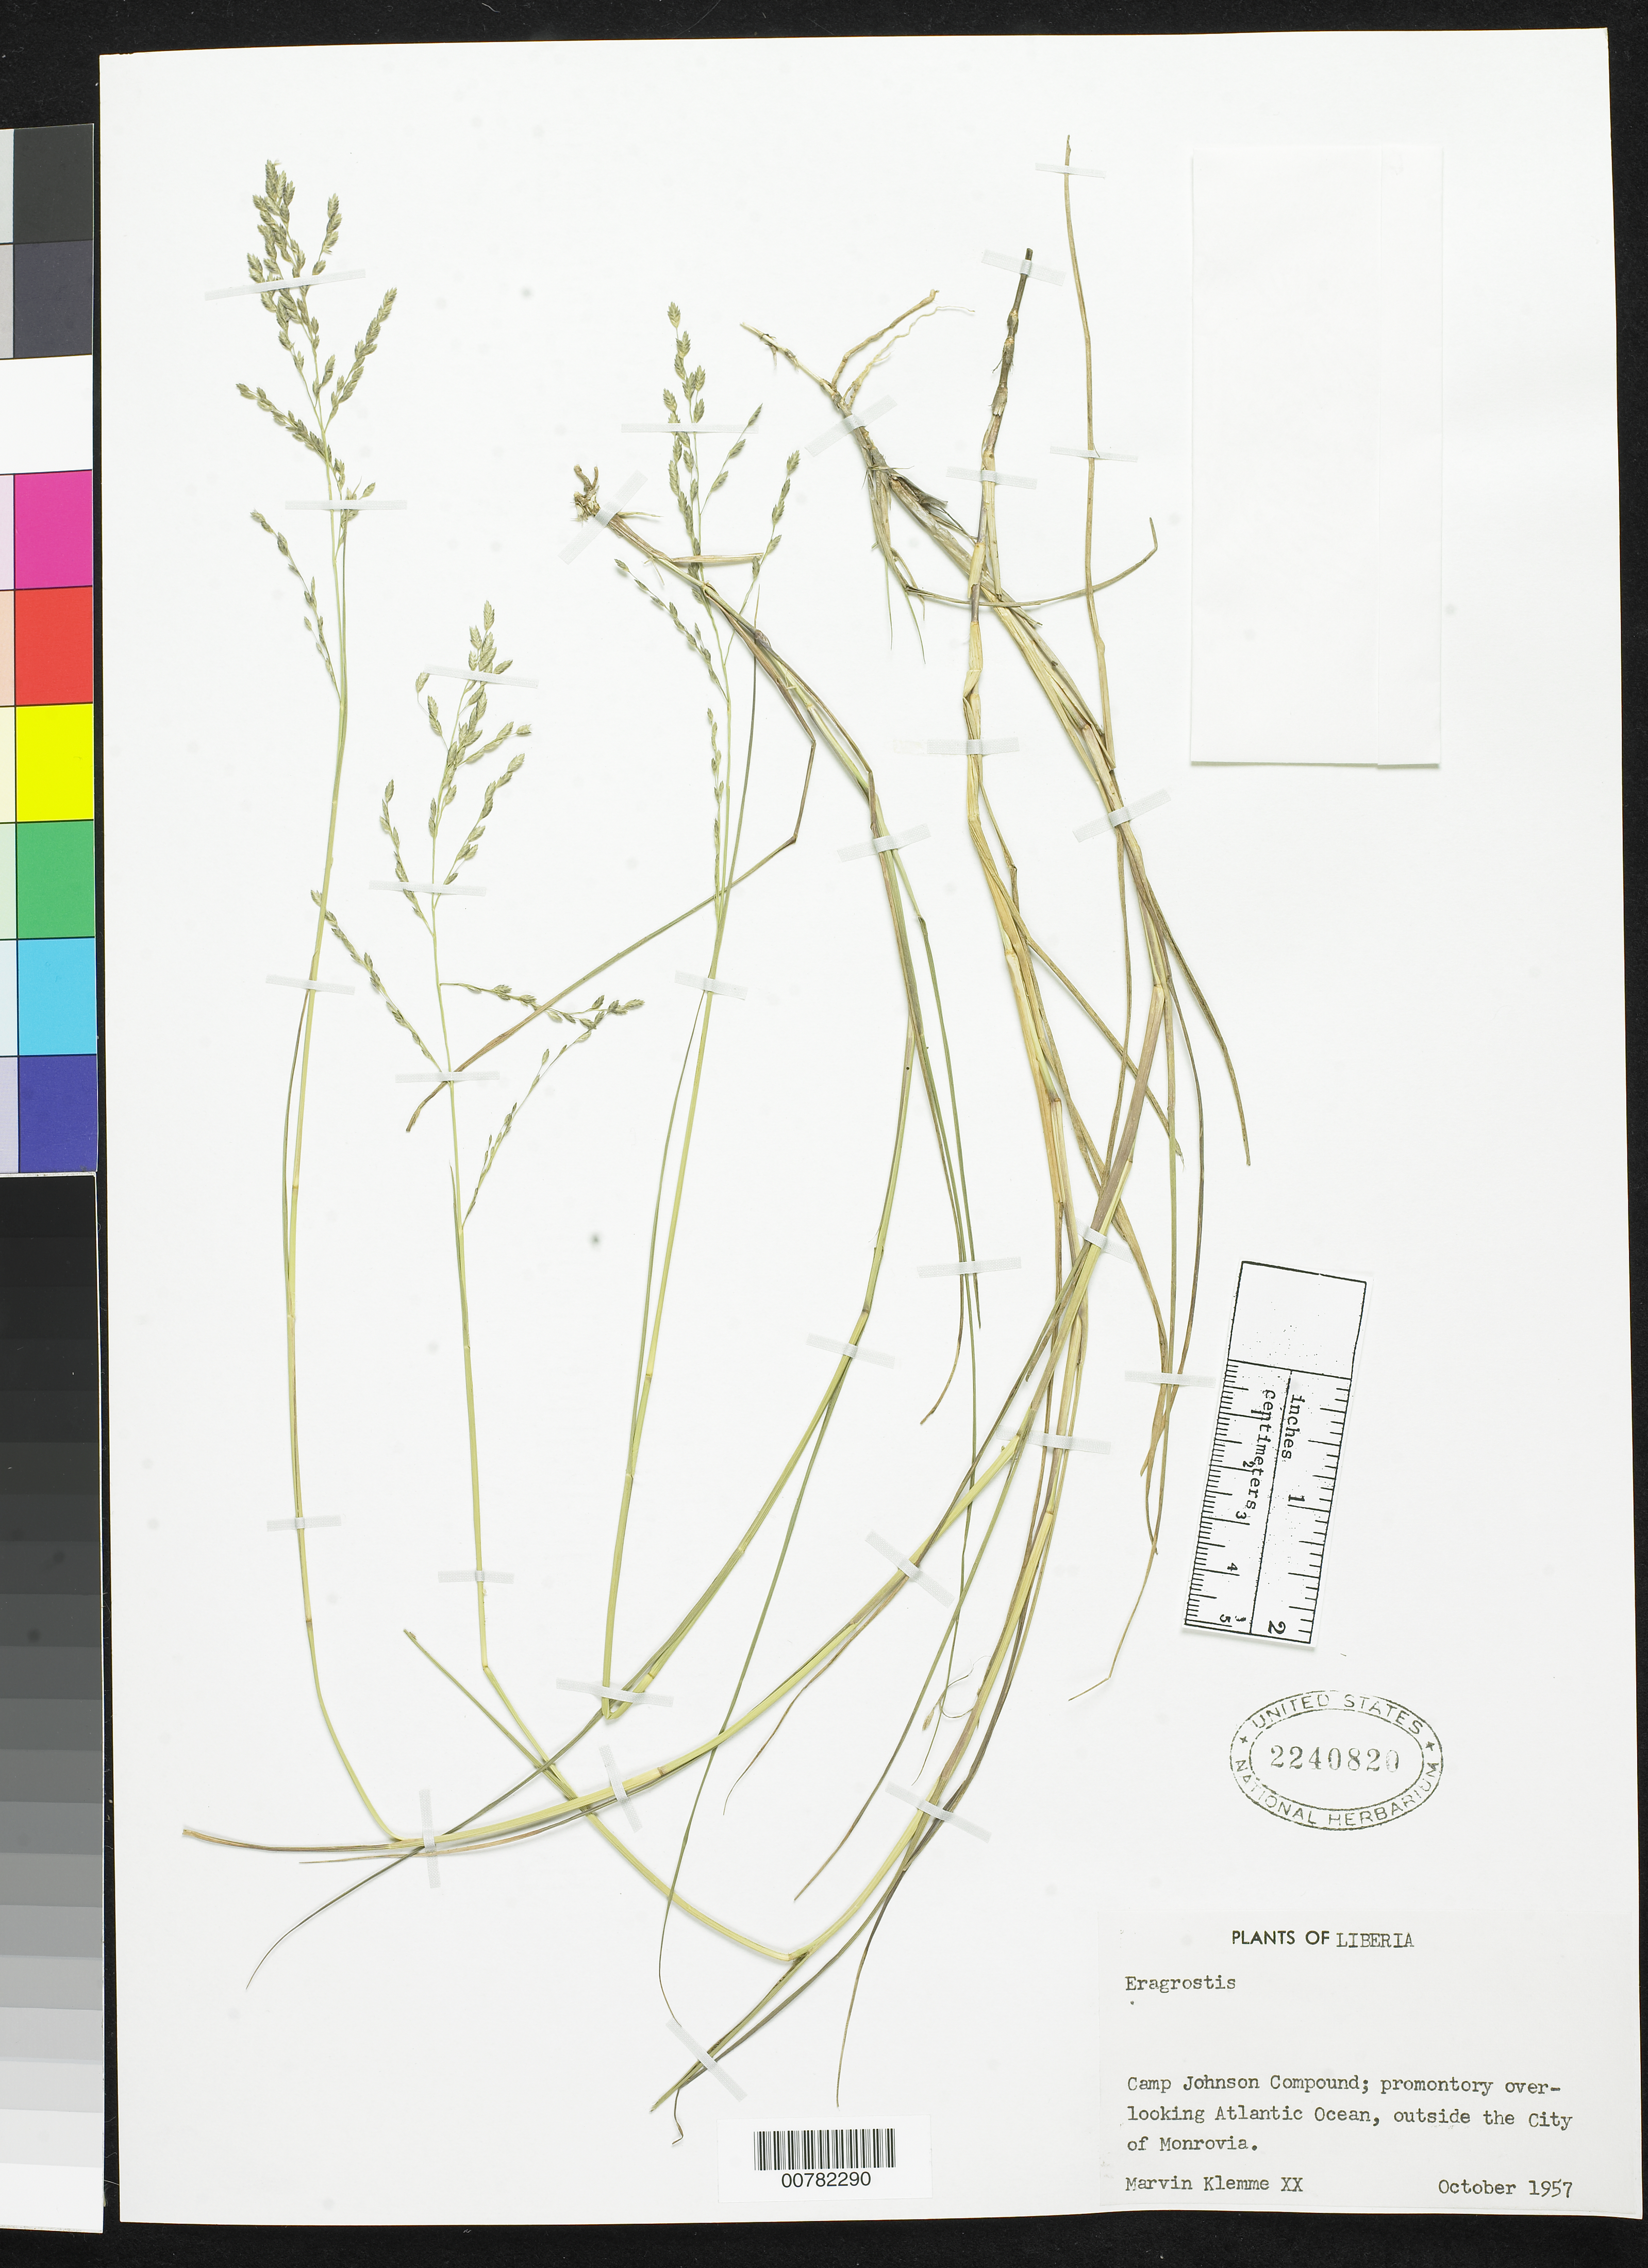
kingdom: Plantae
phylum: Tracheophyta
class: Liliopsida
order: Poales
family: Poaceae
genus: Eragrostis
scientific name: Eragrostis sp.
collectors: M. Klemme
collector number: XX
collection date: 1957-10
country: Liberia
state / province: Montserrado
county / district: Monrovia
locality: Camp Johnson Compound; promontory overlooking Atlantic Ocean, outside the City of Monrovia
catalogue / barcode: US 2240820